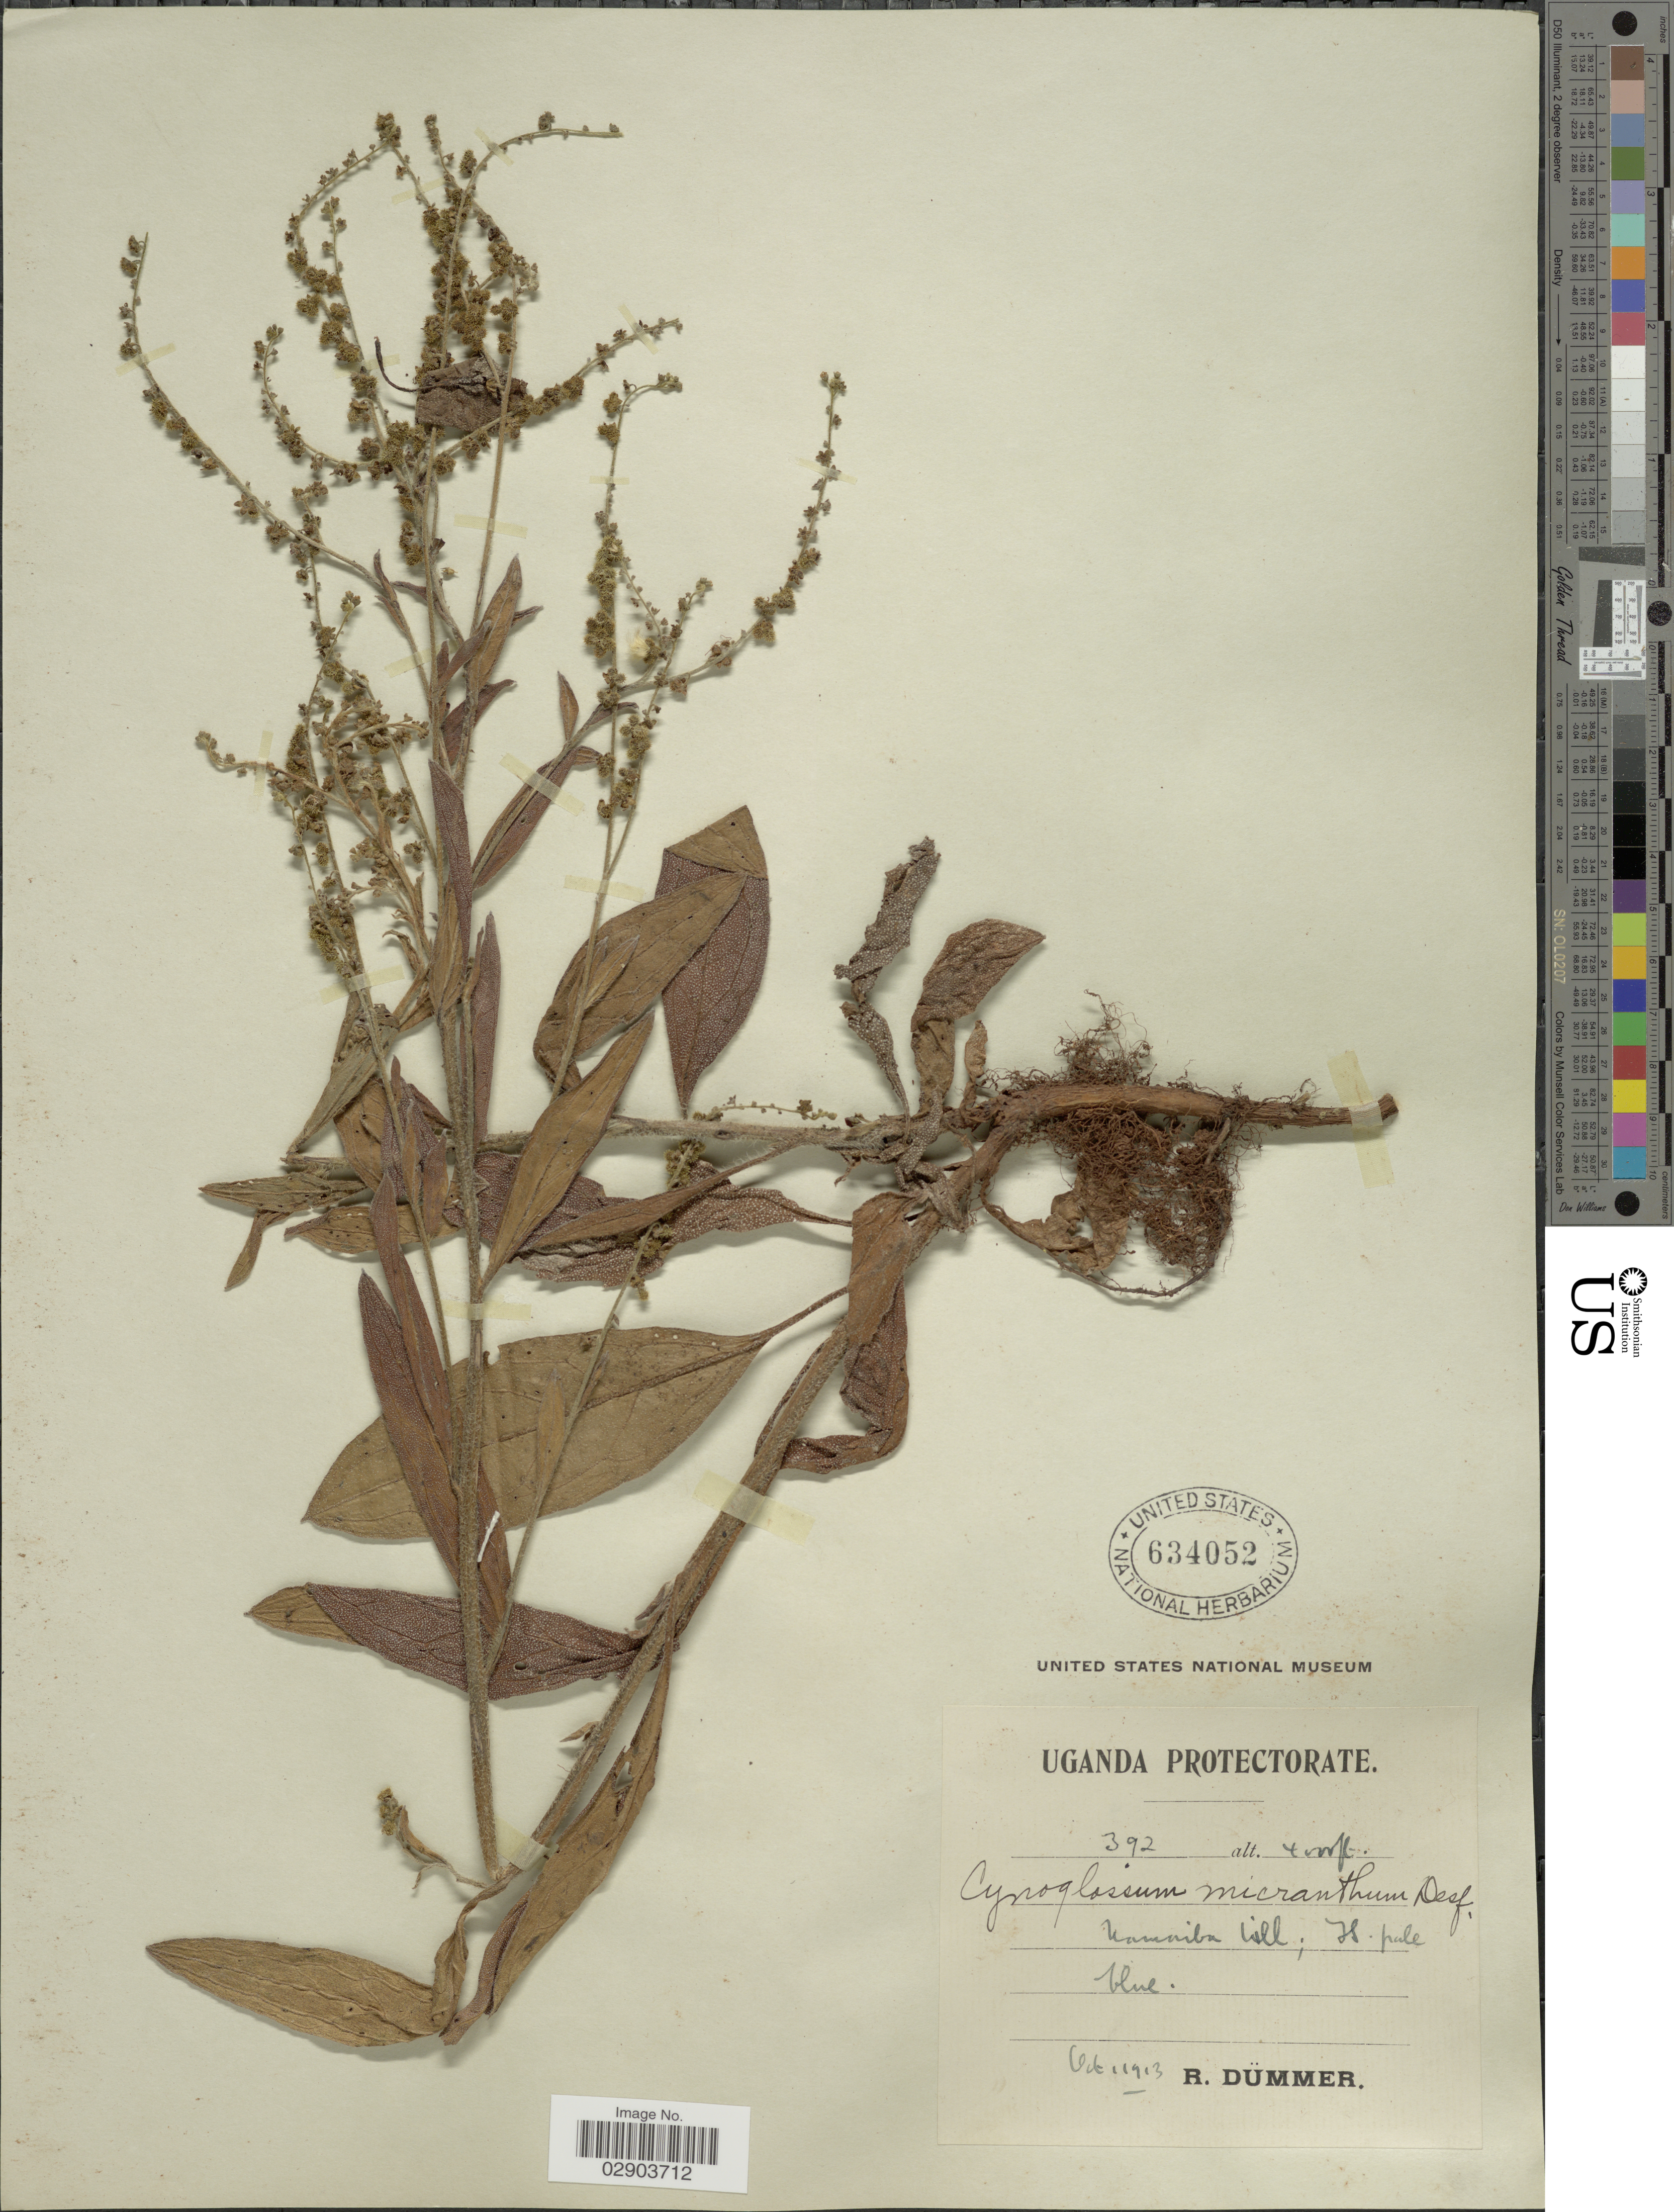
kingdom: Plantae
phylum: Tracheophyta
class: Magnoliopsida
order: Boraginales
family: Boraginaceae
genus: Cynoglossum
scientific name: Cynoglossum micranthum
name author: Poir.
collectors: R. A. Dümmer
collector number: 392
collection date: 1913-10-01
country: Uganda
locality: Namaiba hill.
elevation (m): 1219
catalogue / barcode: US 634052